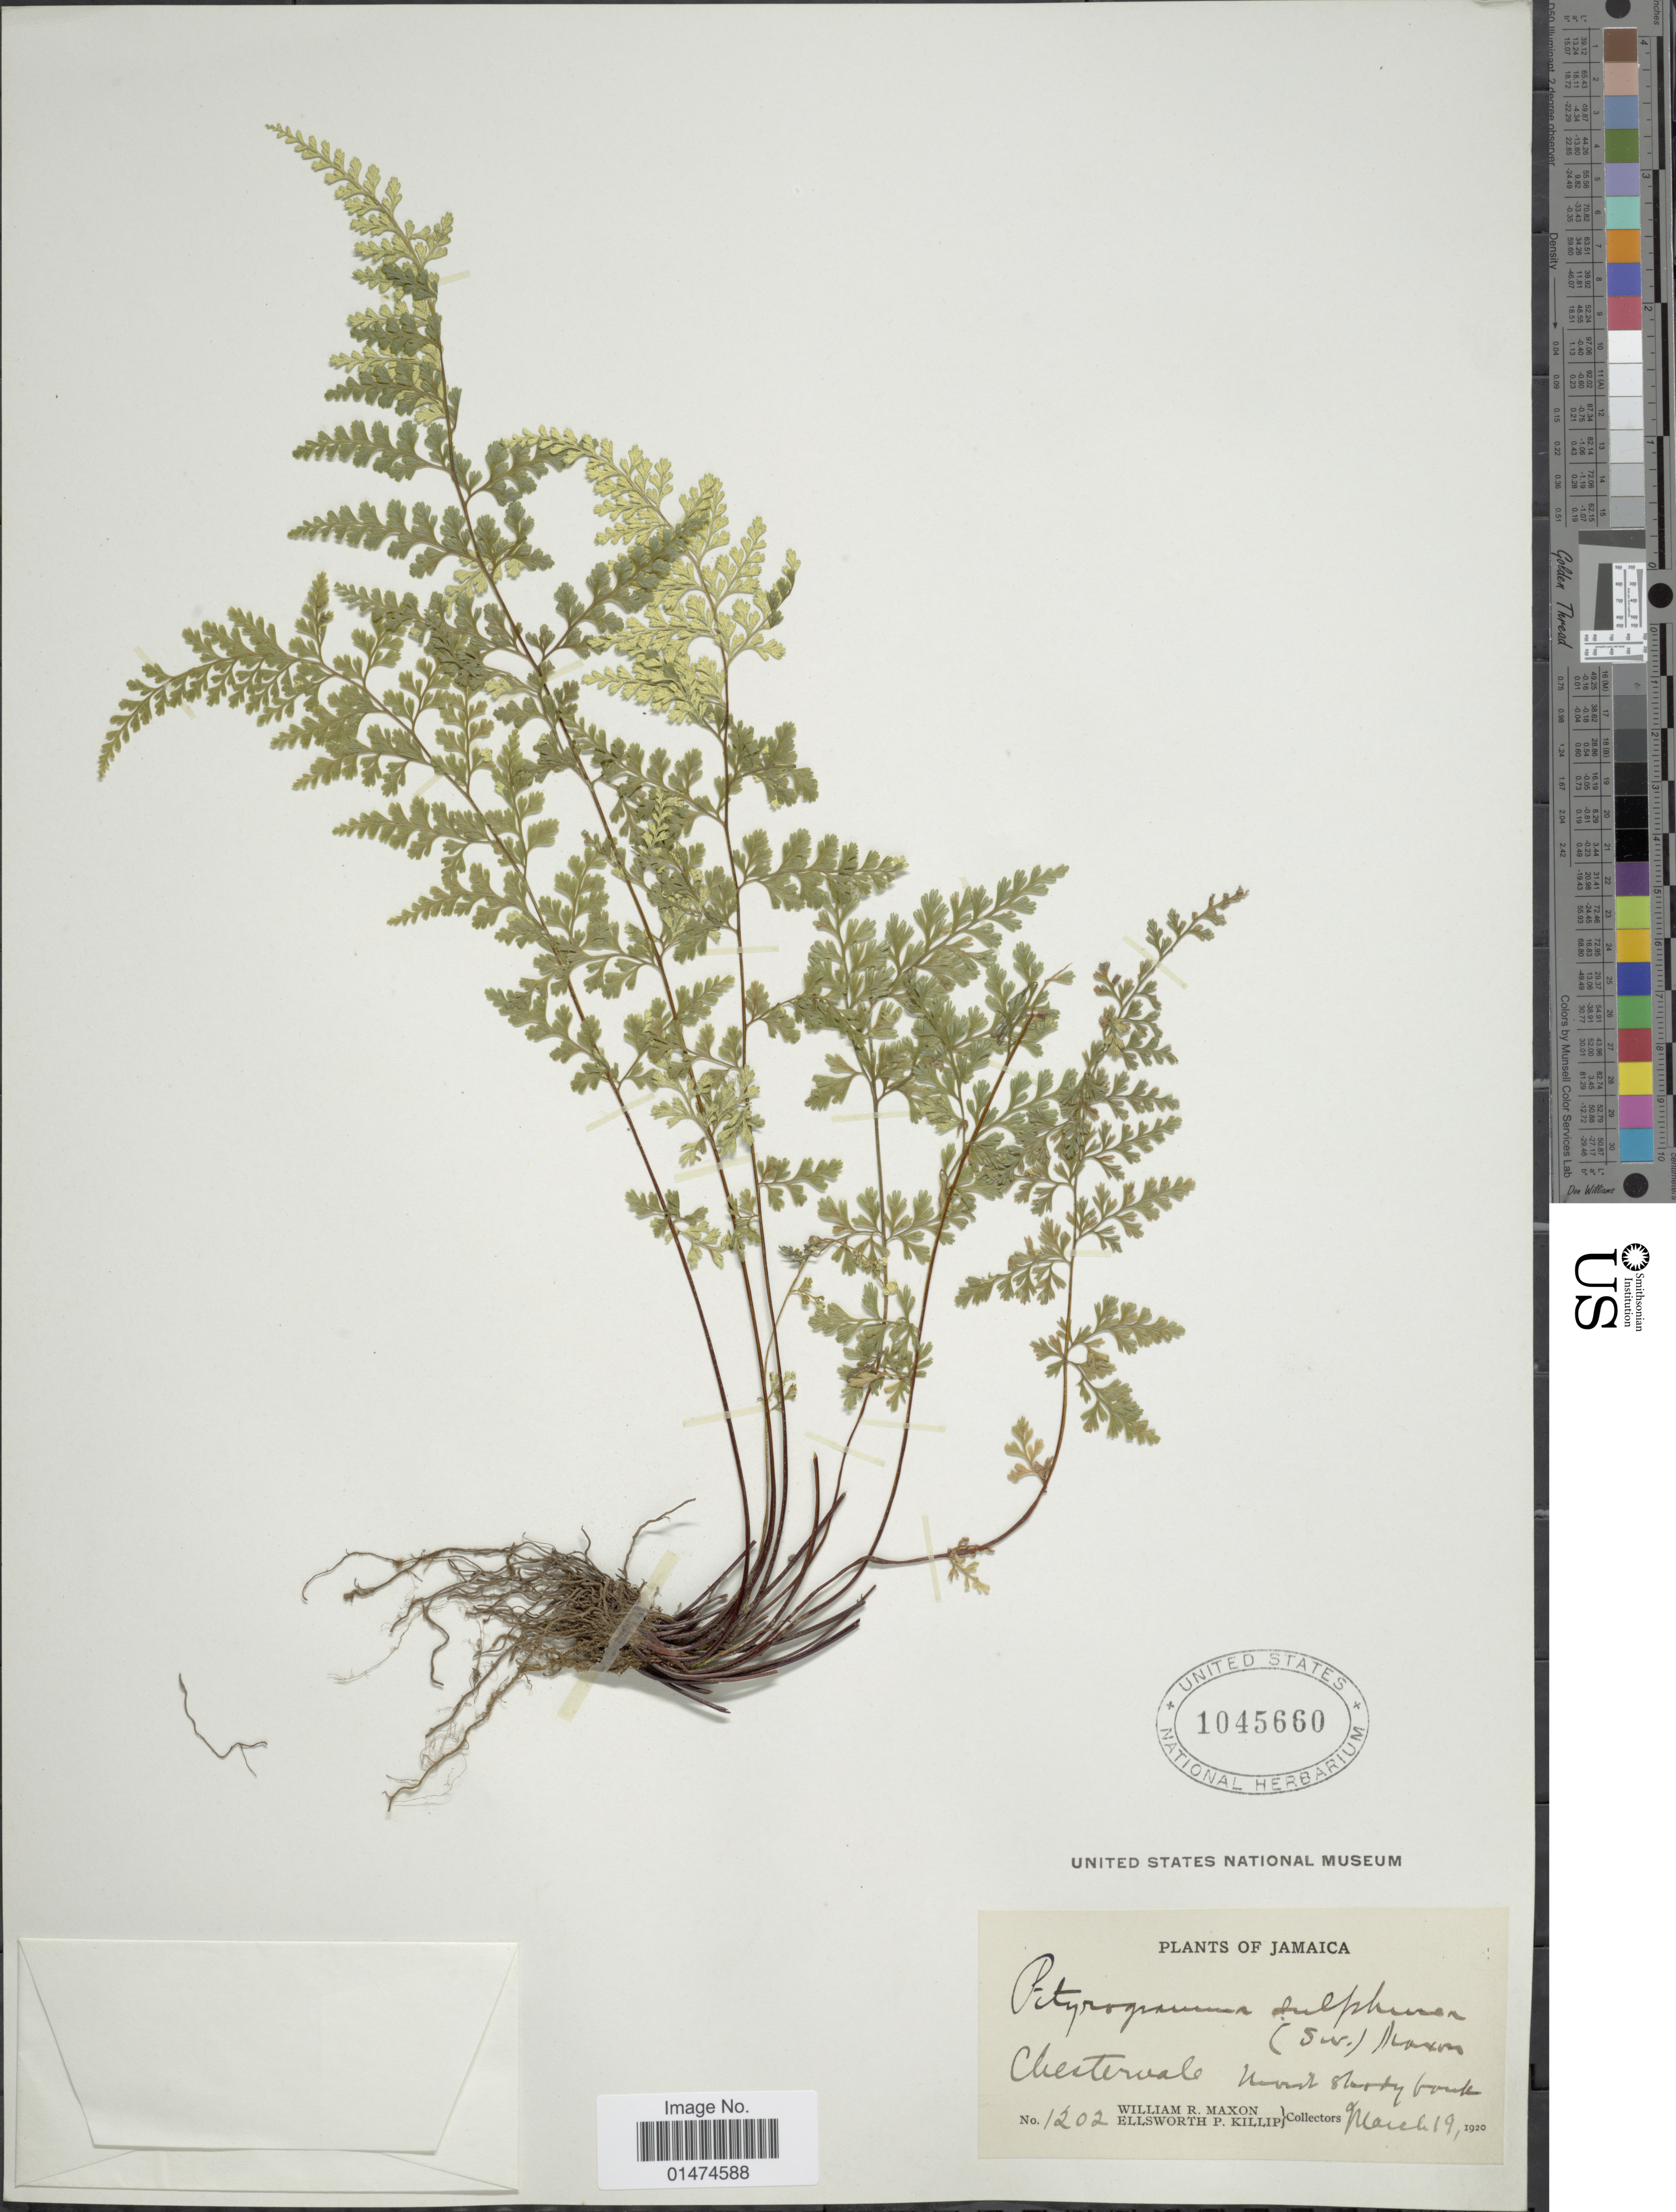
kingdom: Plantae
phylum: Tracheophyta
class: Polypodiopsida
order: Polypodiales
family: Pteridaceae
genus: Pityrogramma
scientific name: Pityrogramma sulphurea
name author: (Sw.) Maxon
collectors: W. R. Maxon & E. P. Killip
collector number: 1202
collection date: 1920-03-19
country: Jamaica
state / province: Saint Andrew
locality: Chestervale.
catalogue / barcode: US 1045660